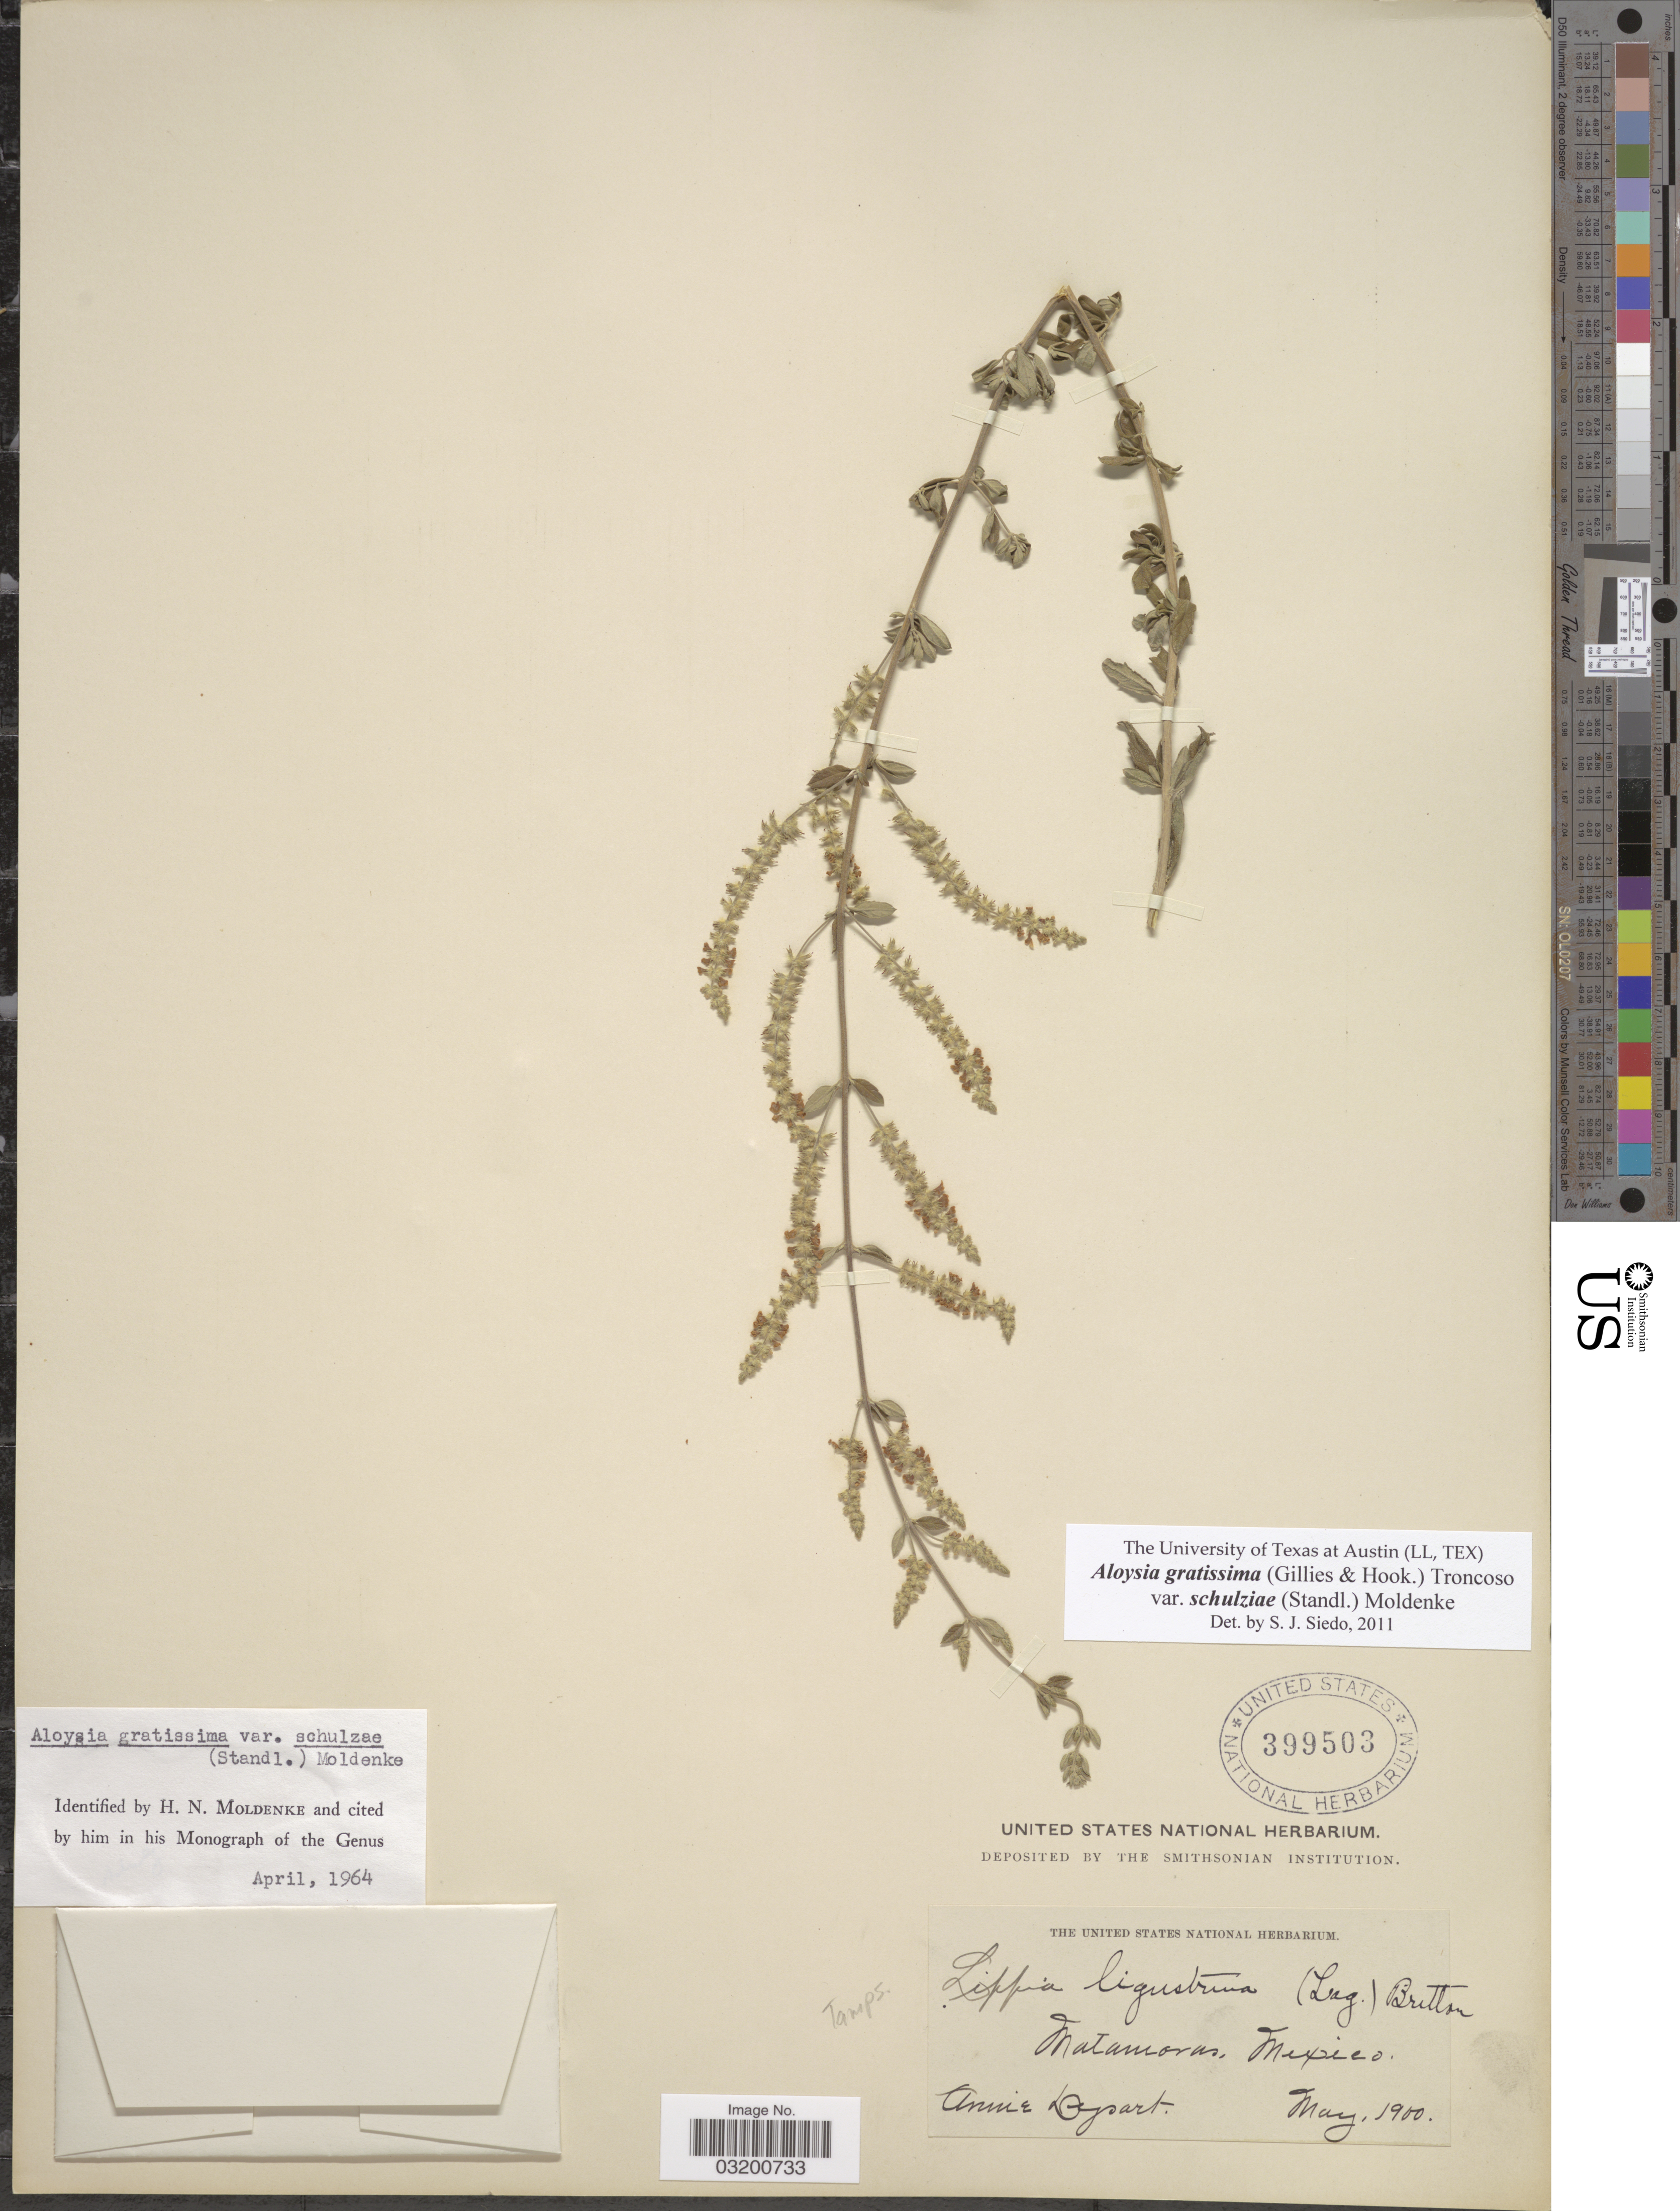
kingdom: Plantae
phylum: Tracheophyta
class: Magnoliopsida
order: Lamiales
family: Verbenaceae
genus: Aloysia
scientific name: Aloysia gratissima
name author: (Gillies & Hook.) Tronc.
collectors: A. Dysart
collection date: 1900-05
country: Mexico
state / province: Tamaulipas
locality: Matamoras.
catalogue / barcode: US 399503